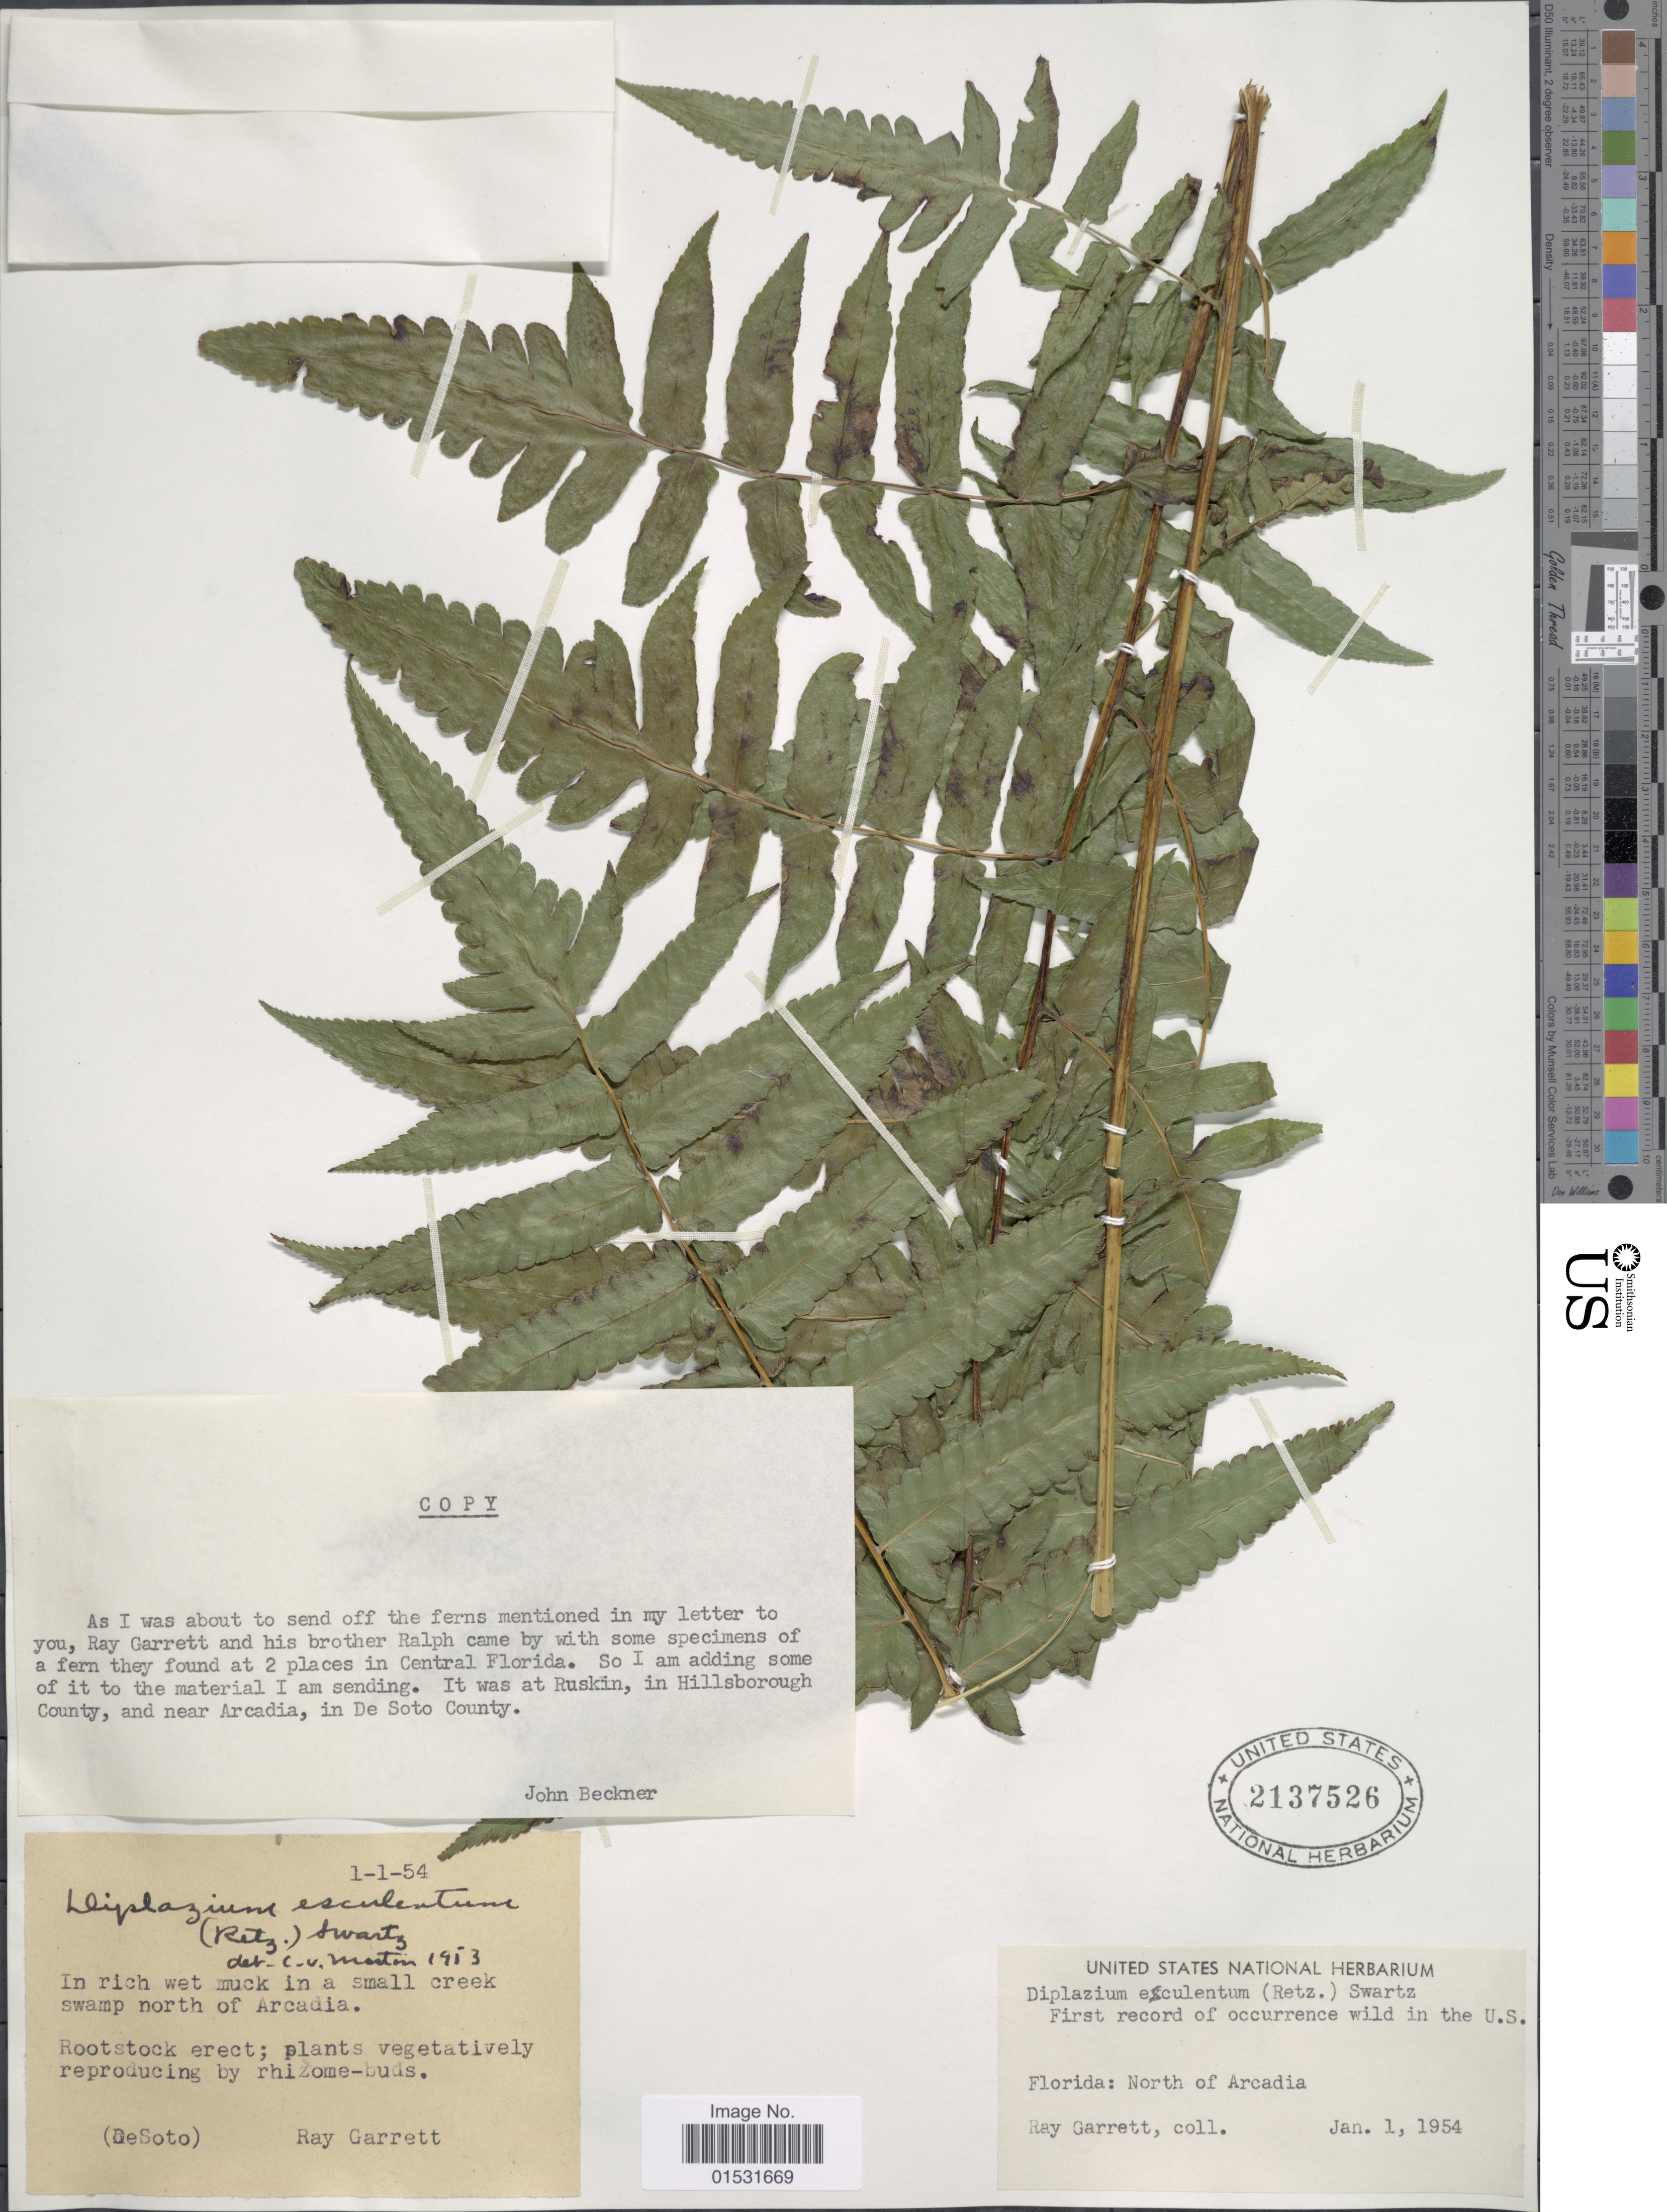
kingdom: Plantae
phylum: Tracheophyta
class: Polypodiopsida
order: Polypodiales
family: Athyriaceae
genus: Diplazium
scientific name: Diplazium esculentum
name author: (Retz.) Sw.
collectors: R. Garrett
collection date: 1954-01-01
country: United States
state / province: Florida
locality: North of Arcadia.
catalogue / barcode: US 2137526